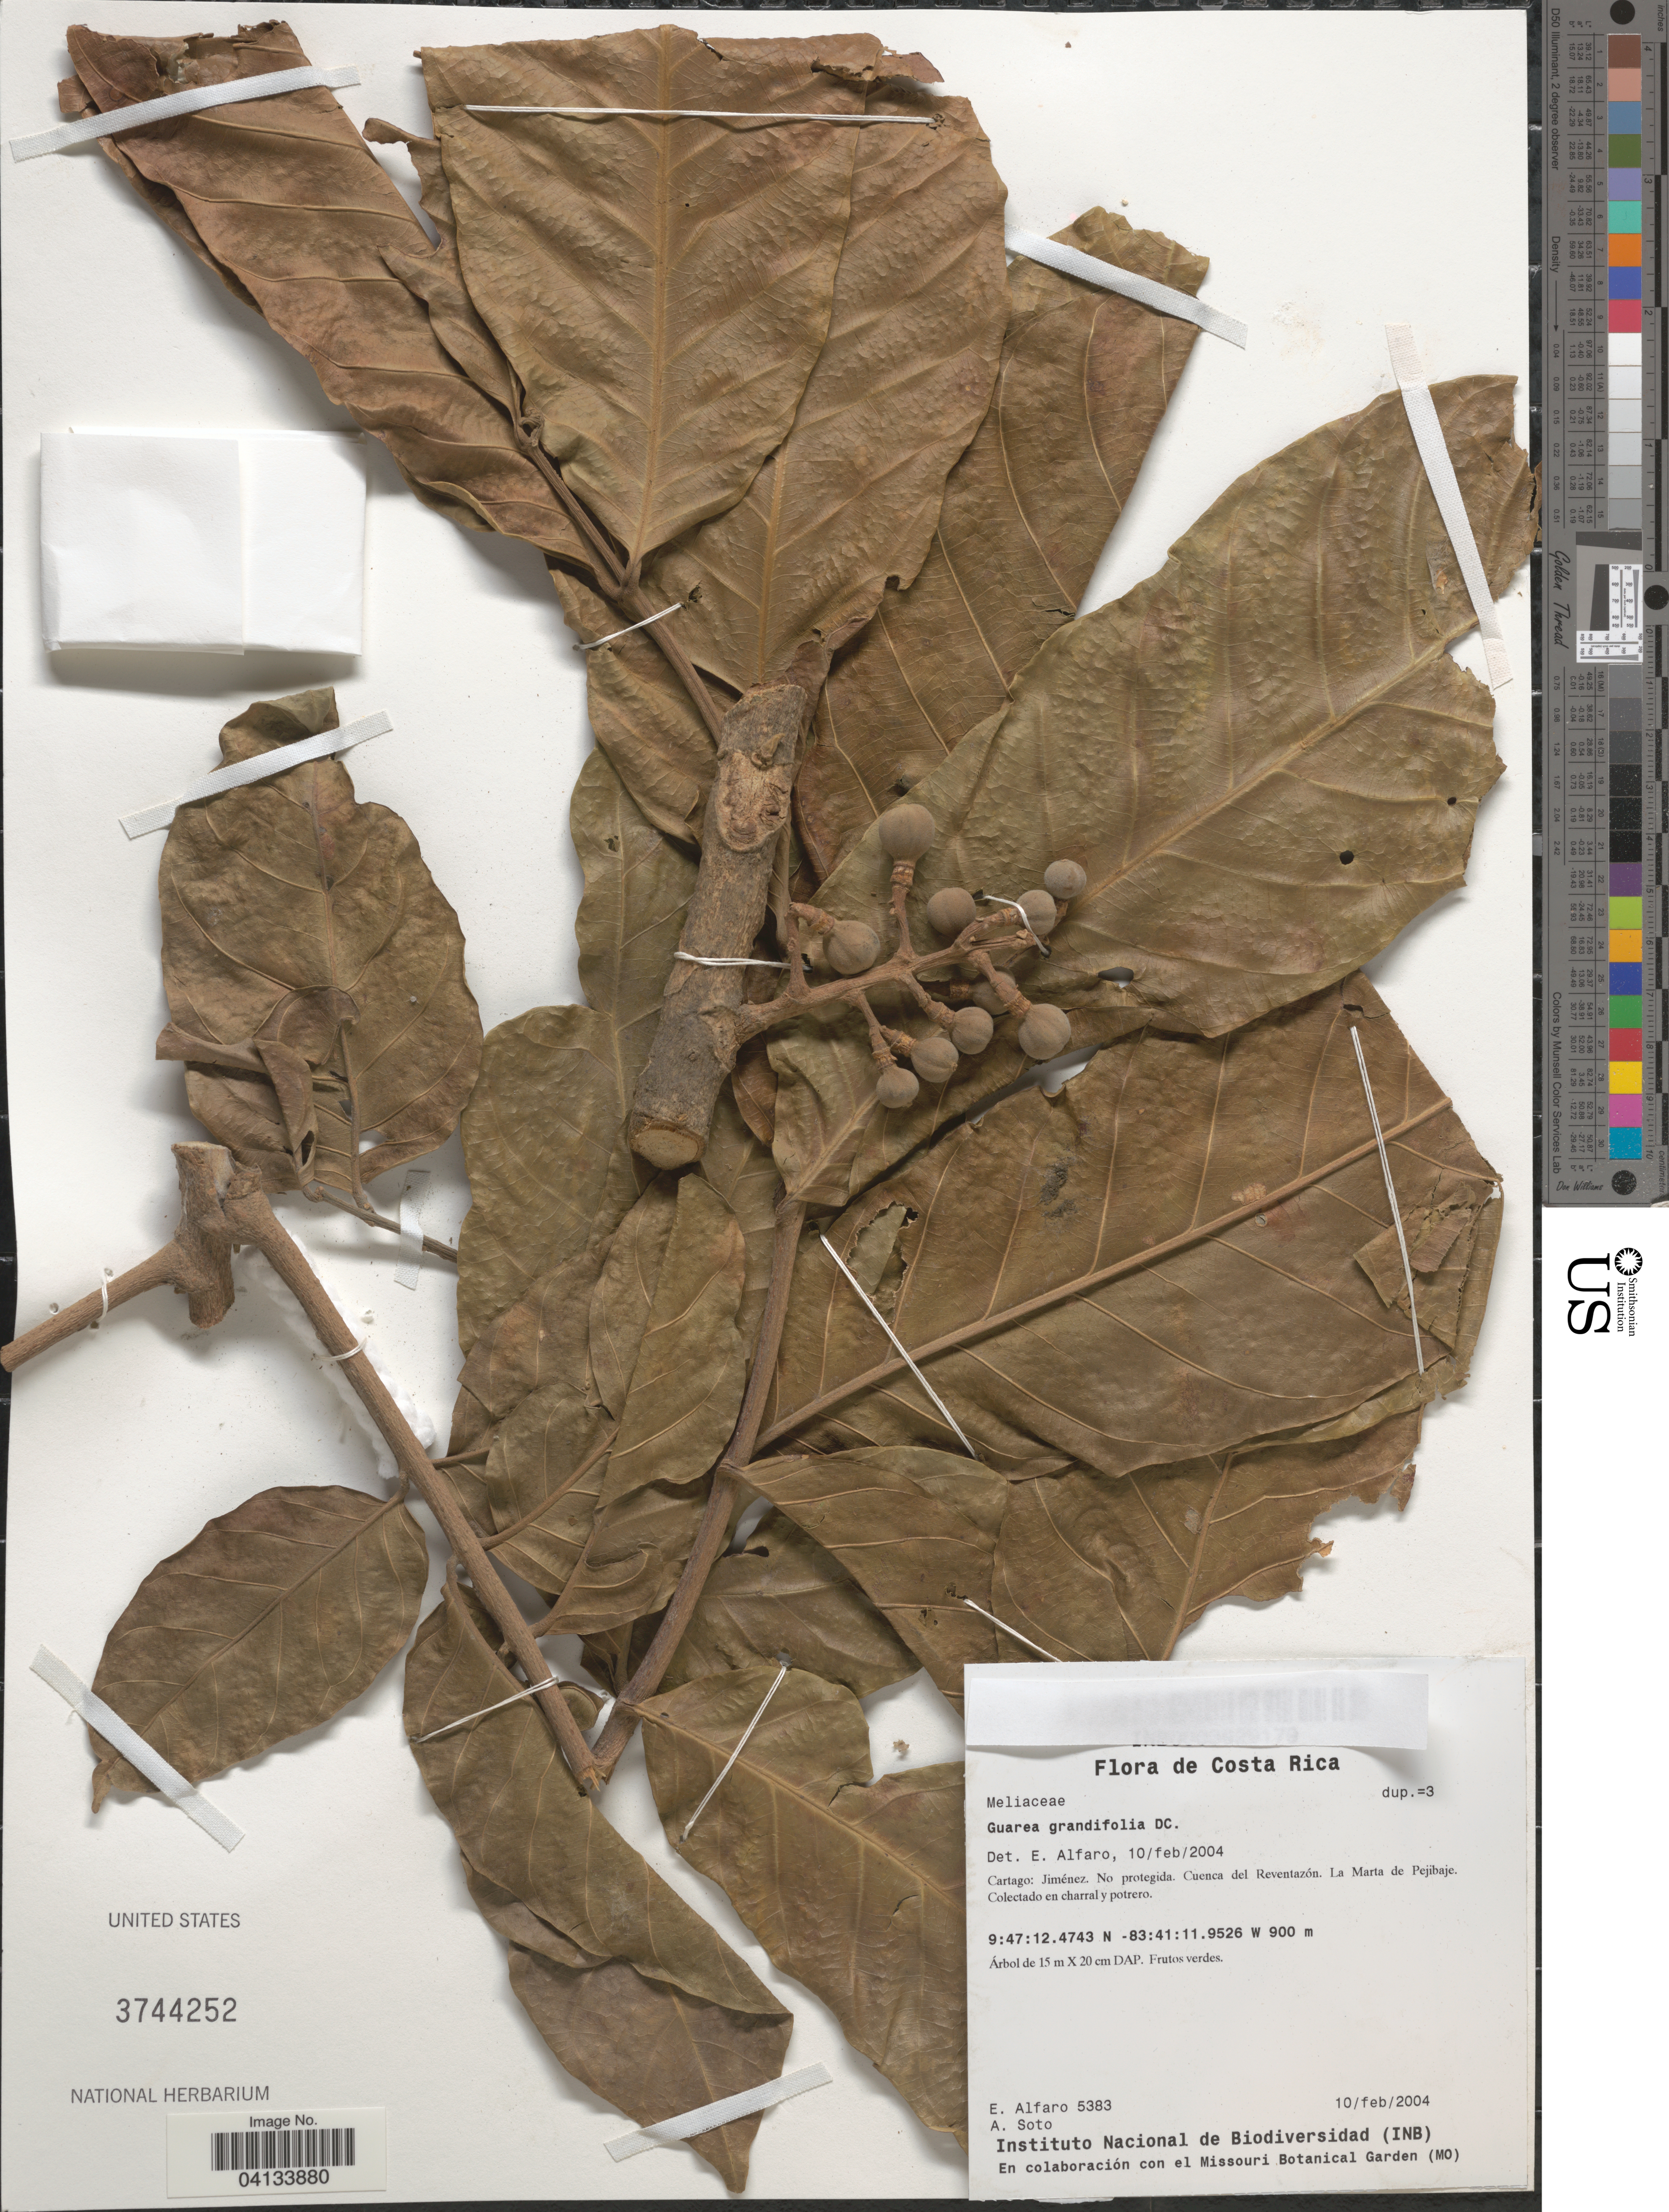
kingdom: Plantae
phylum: Tracheophyta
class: Magnoliopsida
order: Sapindales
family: Meliaceae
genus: Guarea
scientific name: Guarea grandifolia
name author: DC.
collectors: E. Alfaro & A. Soto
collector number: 5383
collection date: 2004-02-10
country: Costa Rica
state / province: Cartago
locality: Jiménez. No protegida. Cuenca del Reventazón. La Marta de Pejibaje. En charral y potrero.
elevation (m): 900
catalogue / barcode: US 3744252